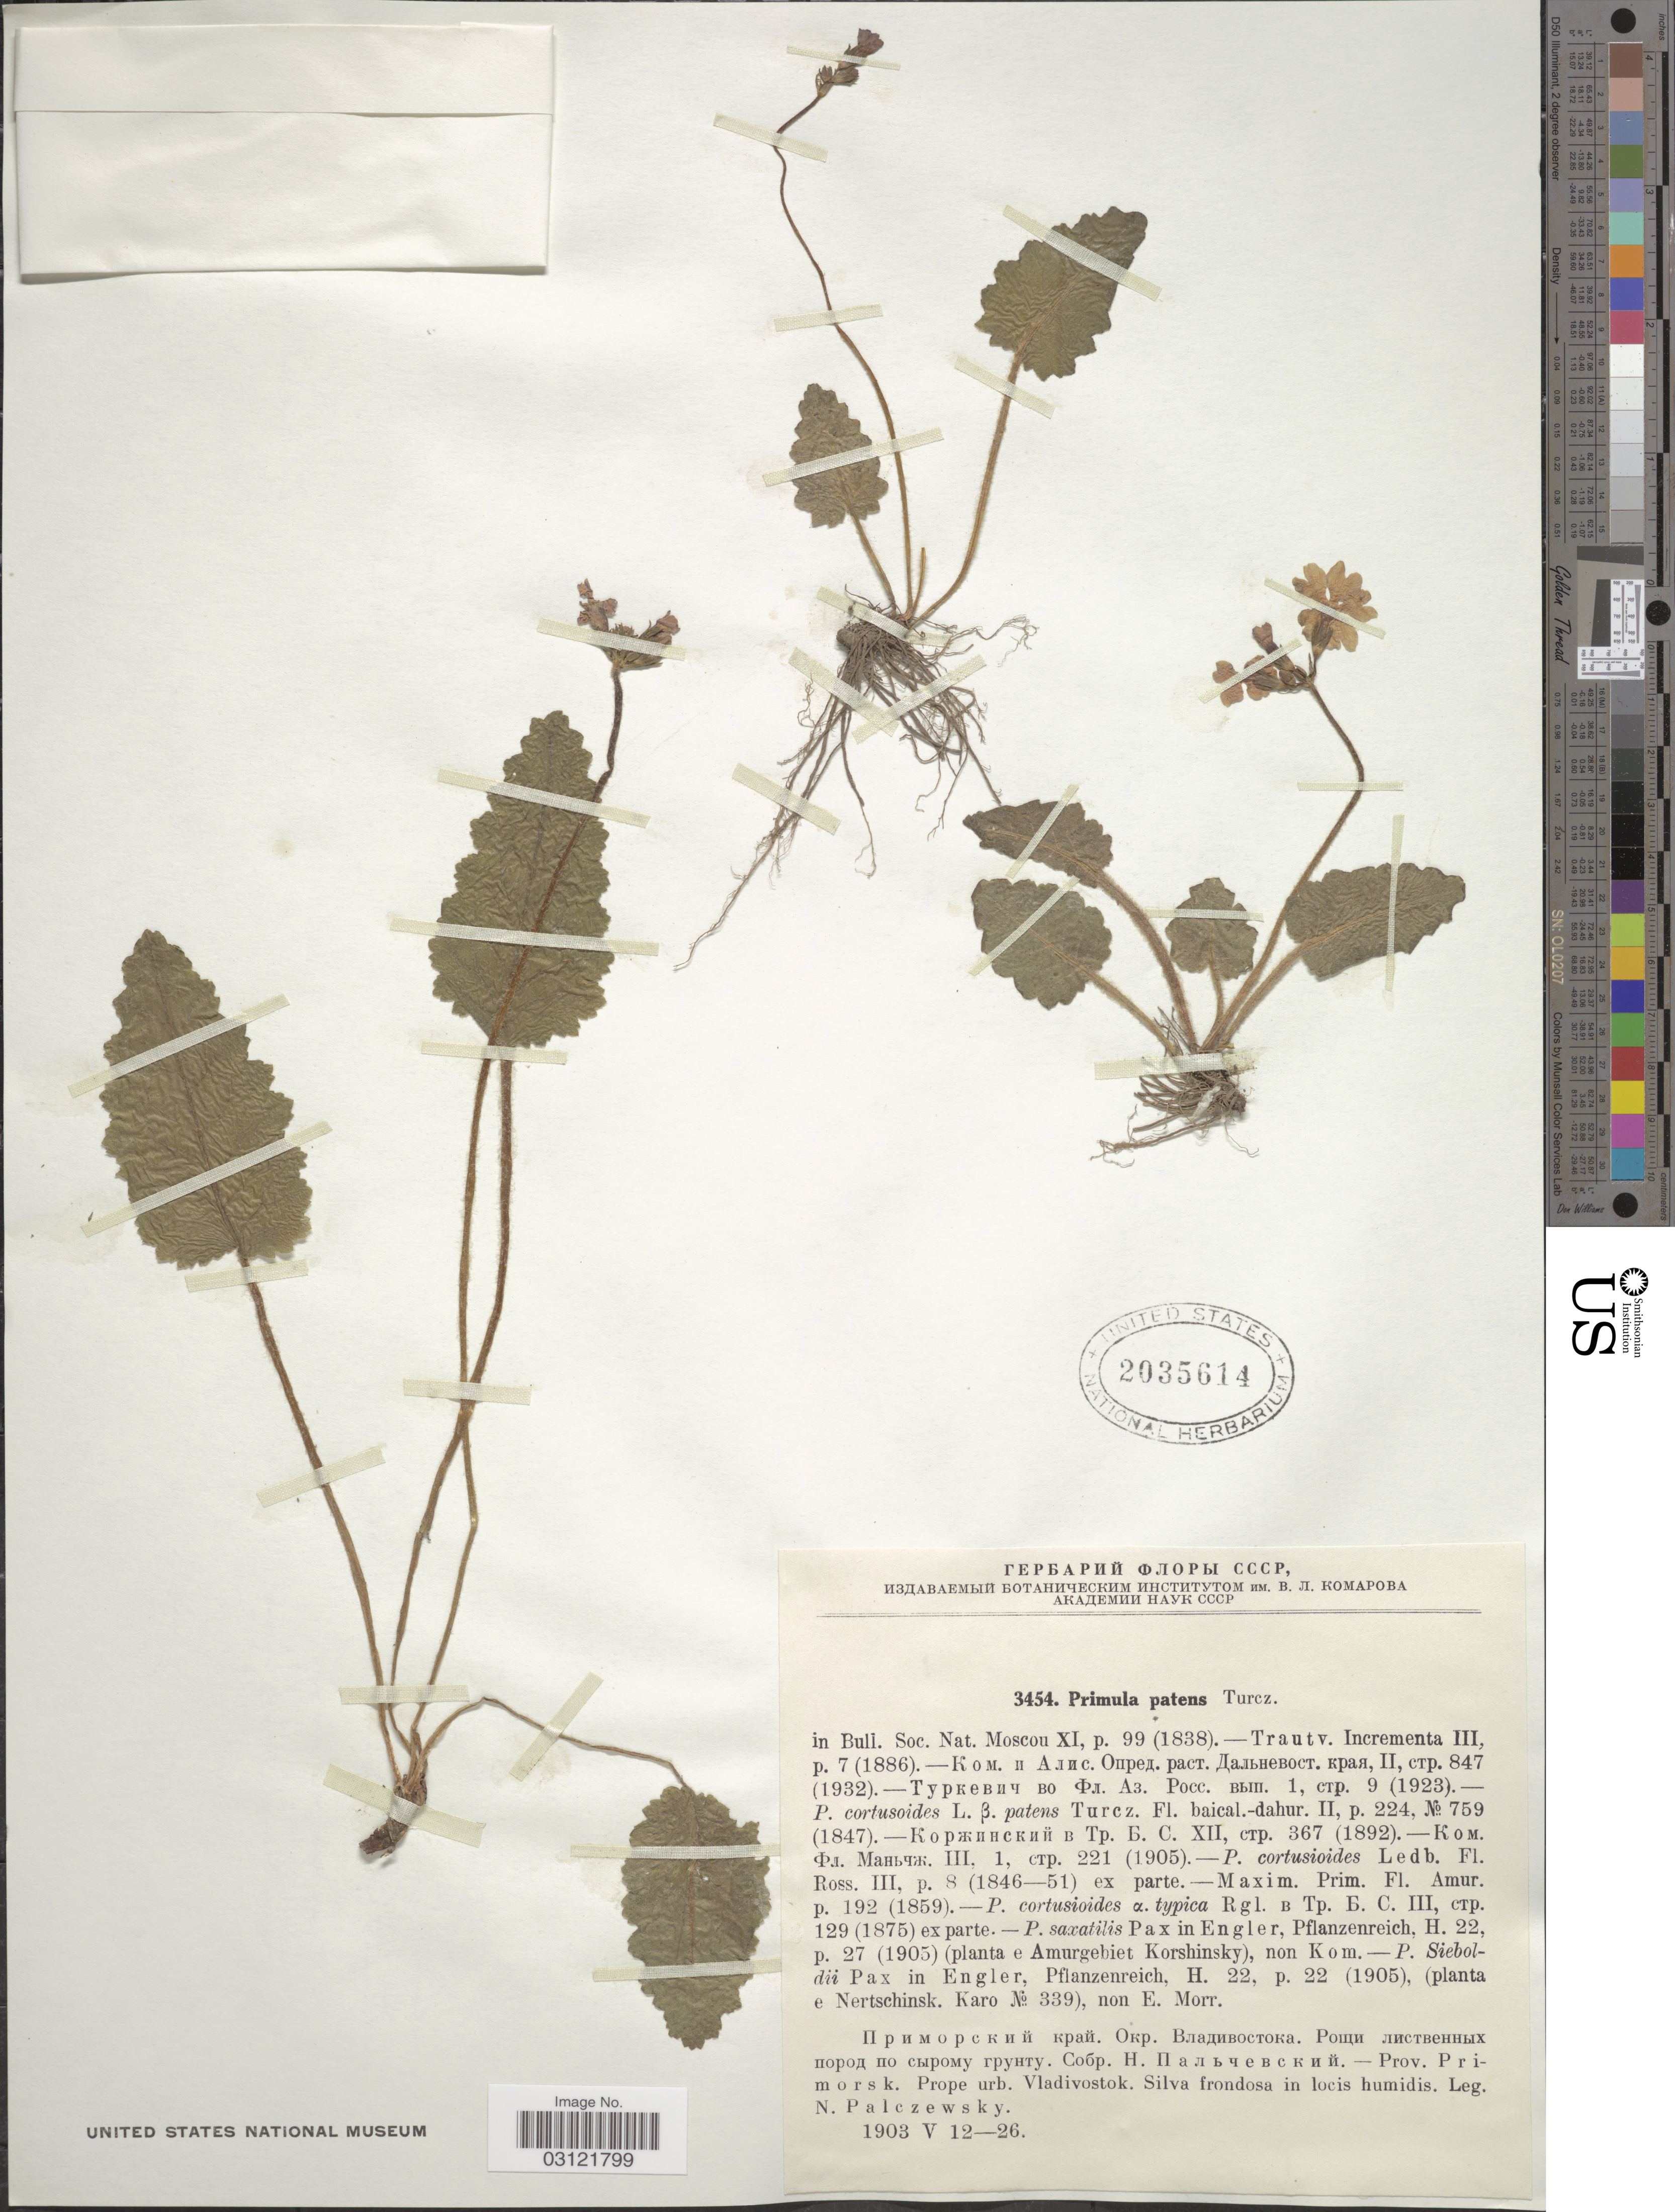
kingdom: Plantae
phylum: Tracheophyta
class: Magnoliopsida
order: Ericales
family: Primulaceae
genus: Primula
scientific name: Primula patens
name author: E.A. Busch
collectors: N. Palczewsky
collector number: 3454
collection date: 1903-05-12/1903-05-26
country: Russian Federation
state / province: Primorsky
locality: Prov. Primorsk. Prope urb. Vladivostok. Silva frondosa in locis humidis.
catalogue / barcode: US 2035614